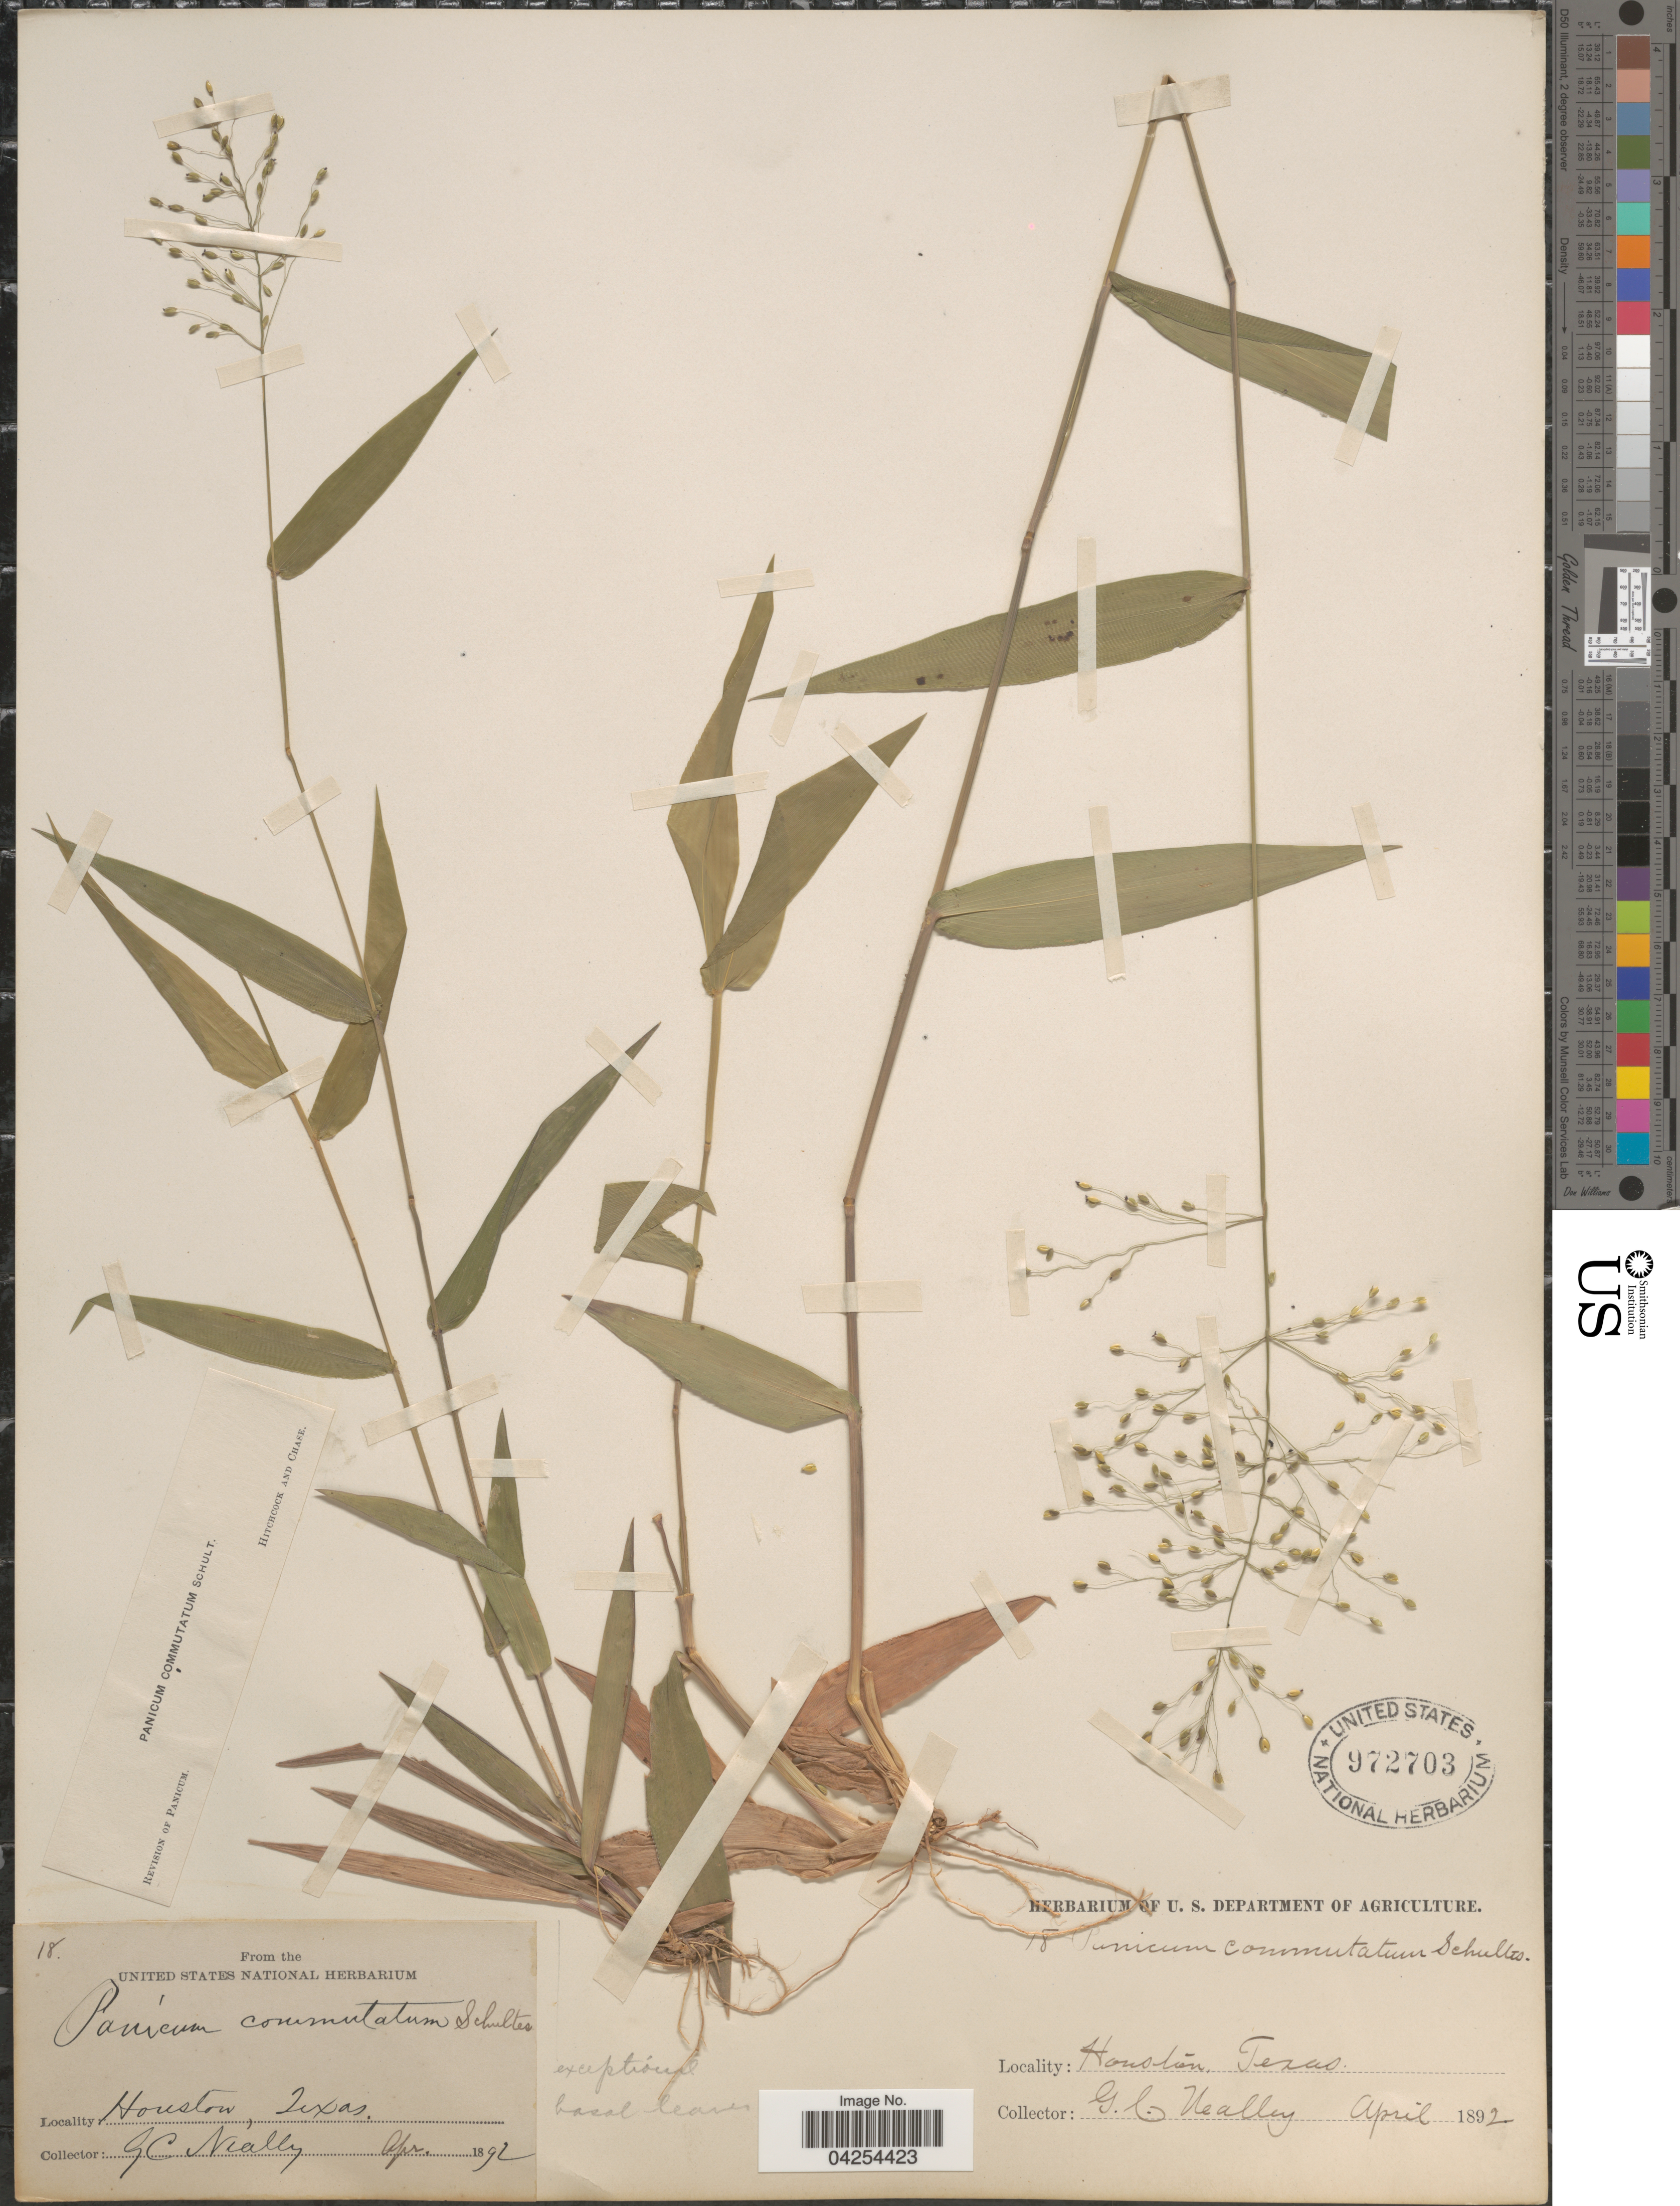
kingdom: Plantae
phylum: Tracheophyta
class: Liliopsida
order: Poales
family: Poaceae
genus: Dichanthelium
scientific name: Dichanthelium commutatum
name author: (Schult.) Gould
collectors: G. Neally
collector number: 18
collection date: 1892-04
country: United States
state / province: Texas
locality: Houston.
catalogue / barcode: US 972703